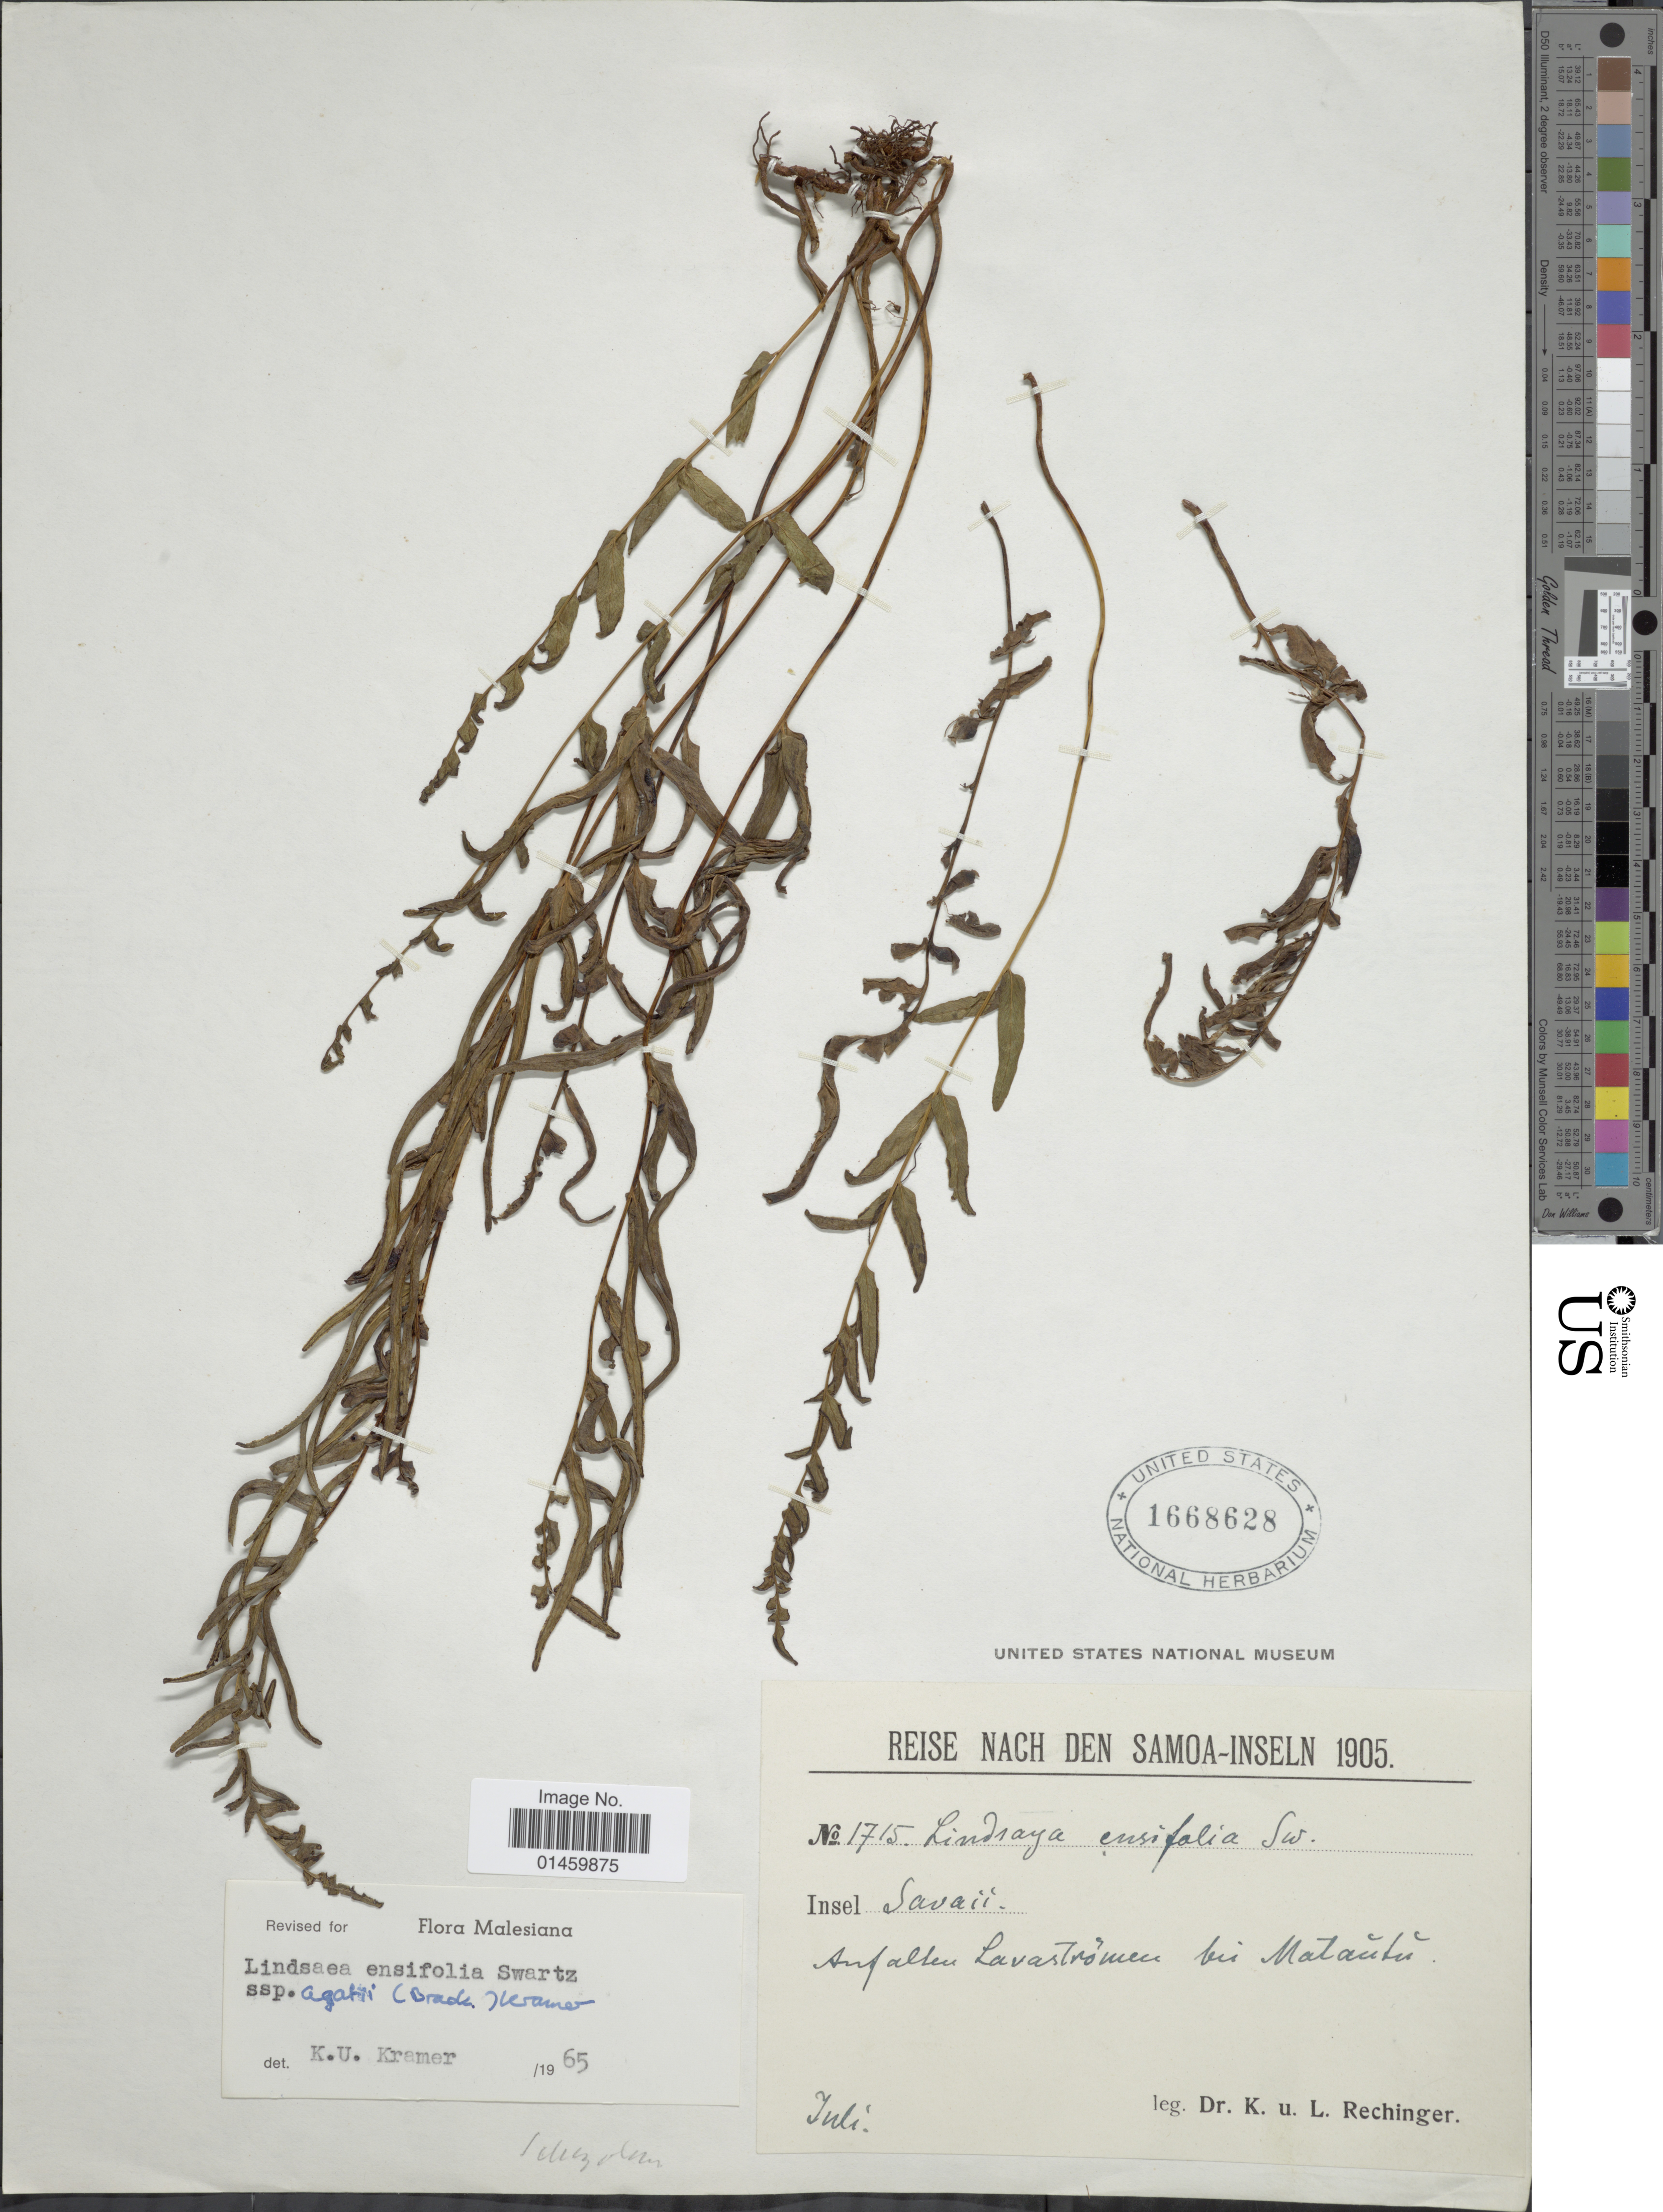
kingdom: Plantae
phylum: Tracheophyta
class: Polypodiopsida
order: Polypodiales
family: Lindsaeaceae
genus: Lindsaea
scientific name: Lindsaea ensifolia subsp. agatii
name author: (Brack.) K.U. Kramer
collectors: K. Rechinger & L. Rechinger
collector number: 1715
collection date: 1905-07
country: Samoa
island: Savai'i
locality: Insel Savaii. Aufalten Lavastromen bei Matautu. [interpreted]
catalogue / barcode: US 1668628